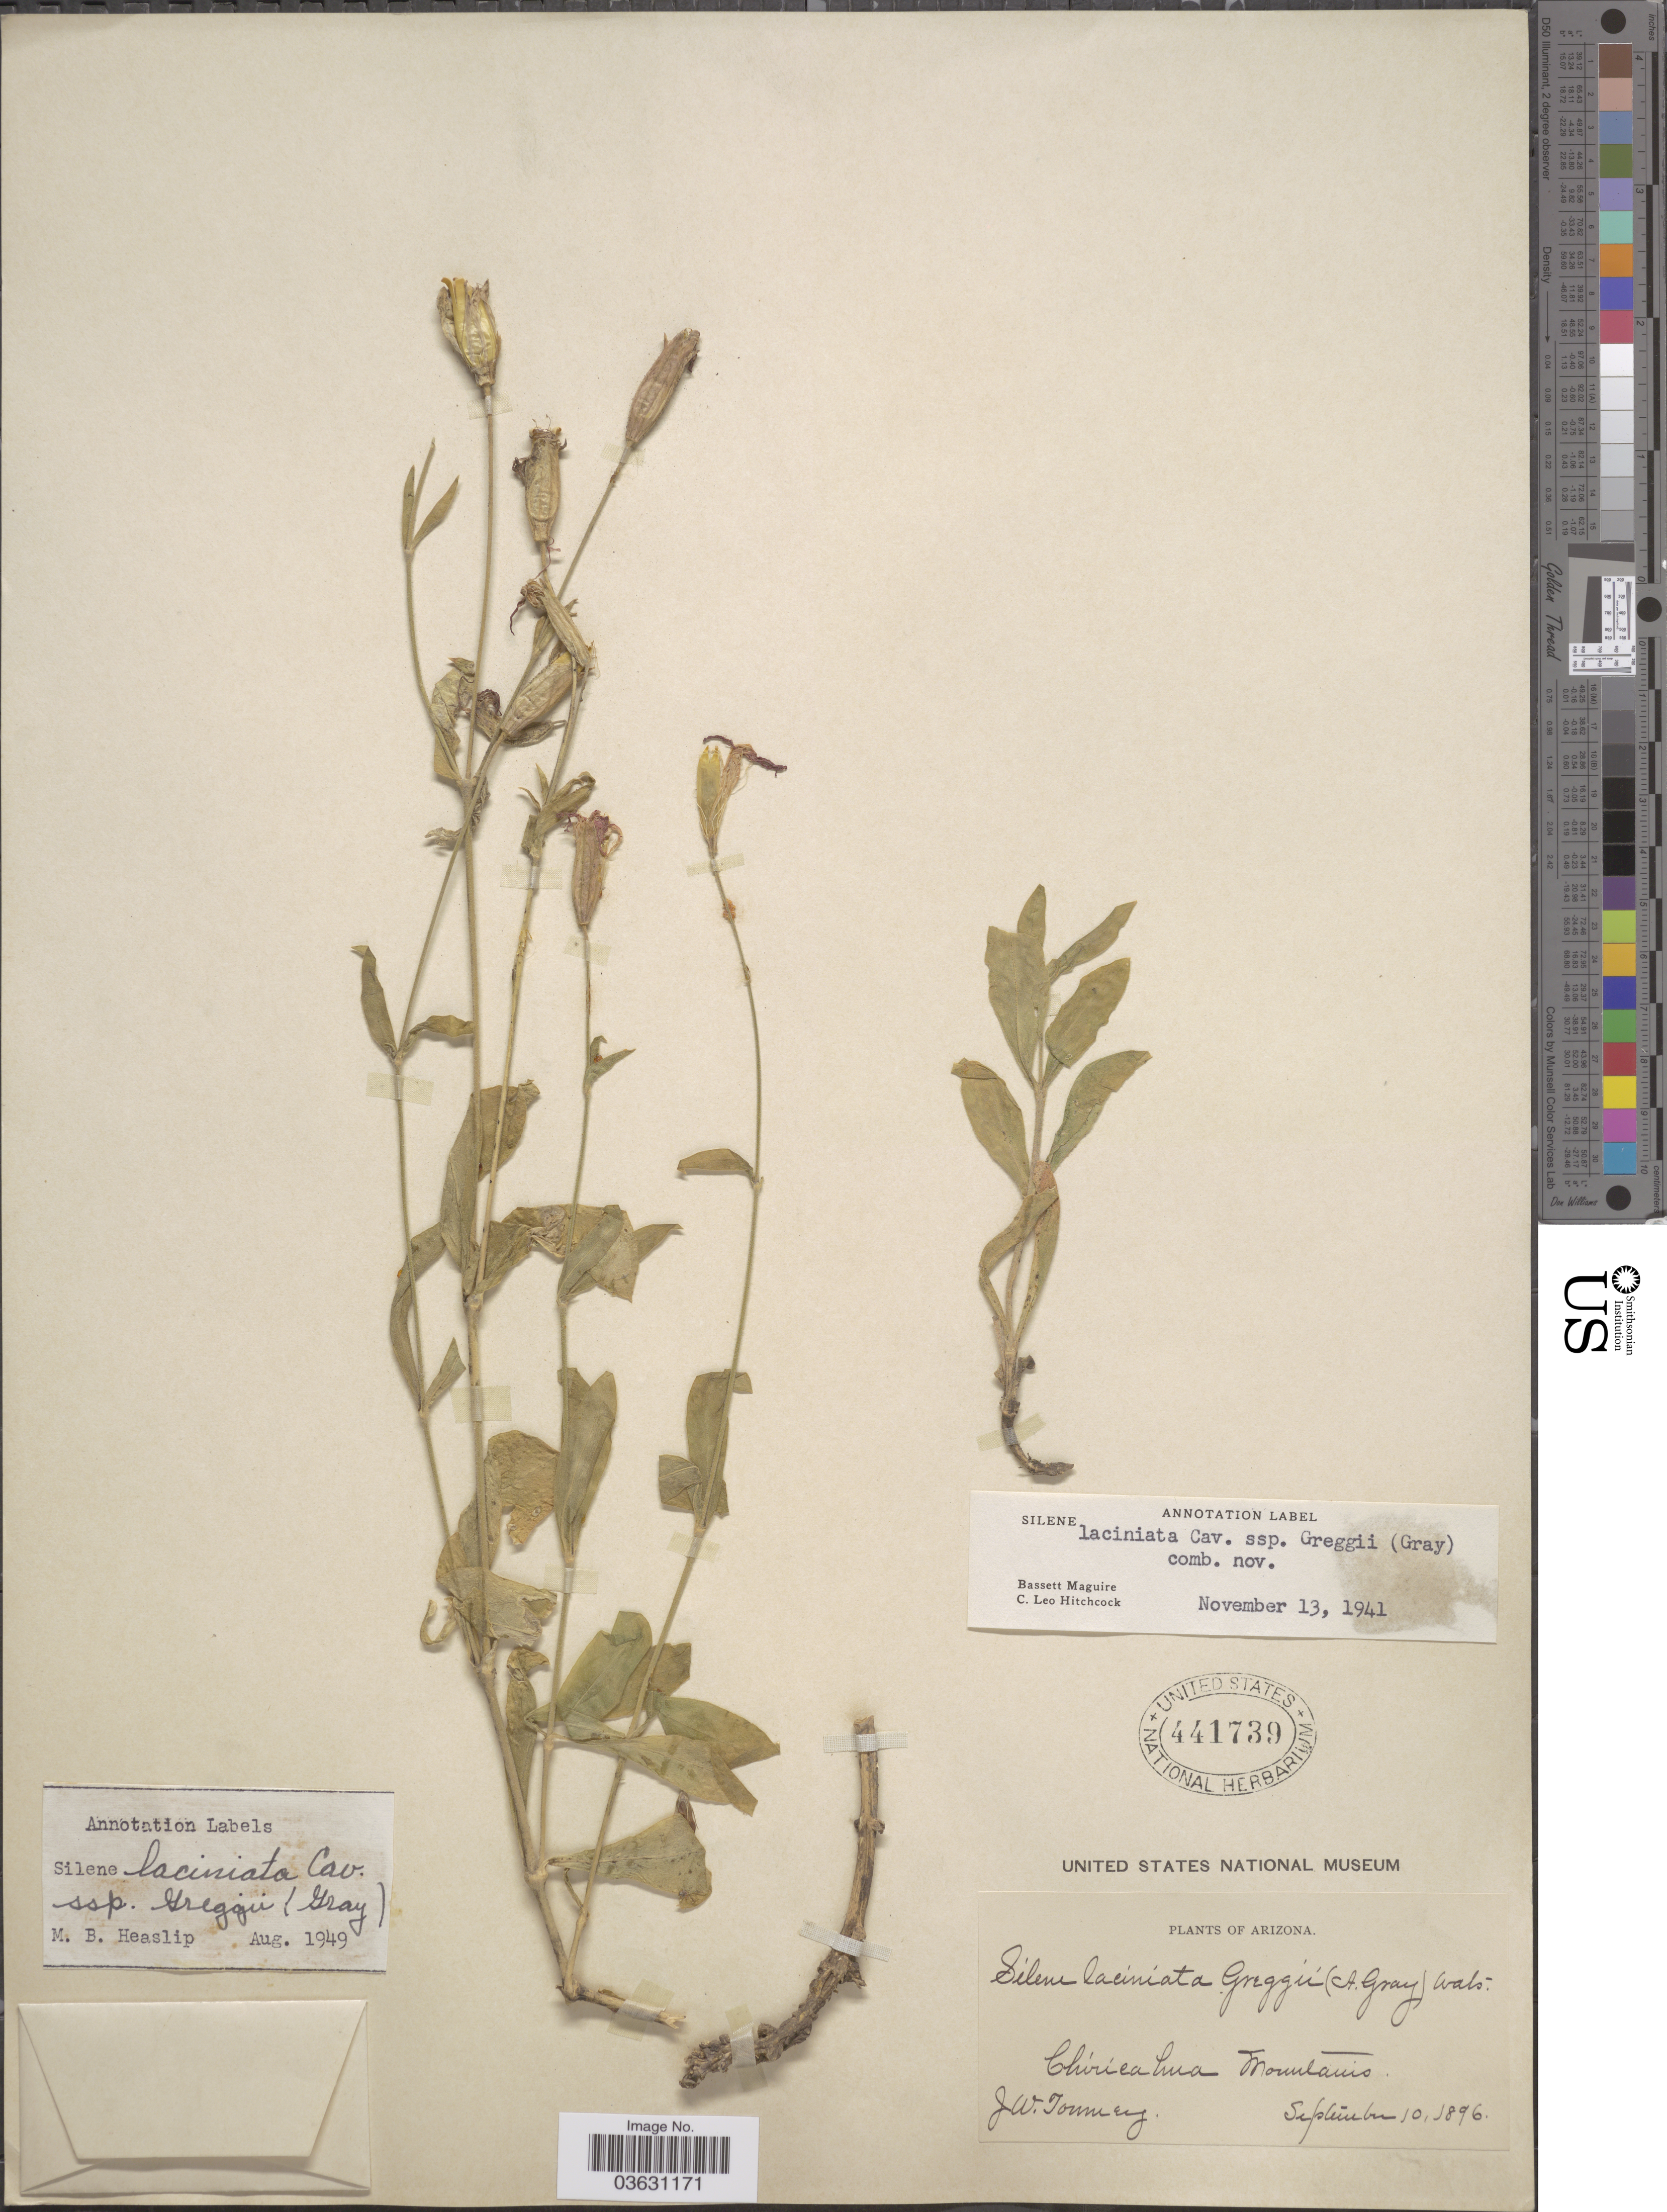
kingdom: Plantae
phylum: Tracheophyta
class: Magnoliopsida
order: Caryophyllales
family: Caryophyllaceae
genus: Silene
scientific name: Silene laciniata subsp. greggii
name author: (A. Gray) C.L. Hitchc. & Maguire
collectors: J. W. Toumey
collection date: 1896-09-10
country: United States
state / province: Arizona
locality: Chiricahua Mountains.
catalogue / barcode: US 441739